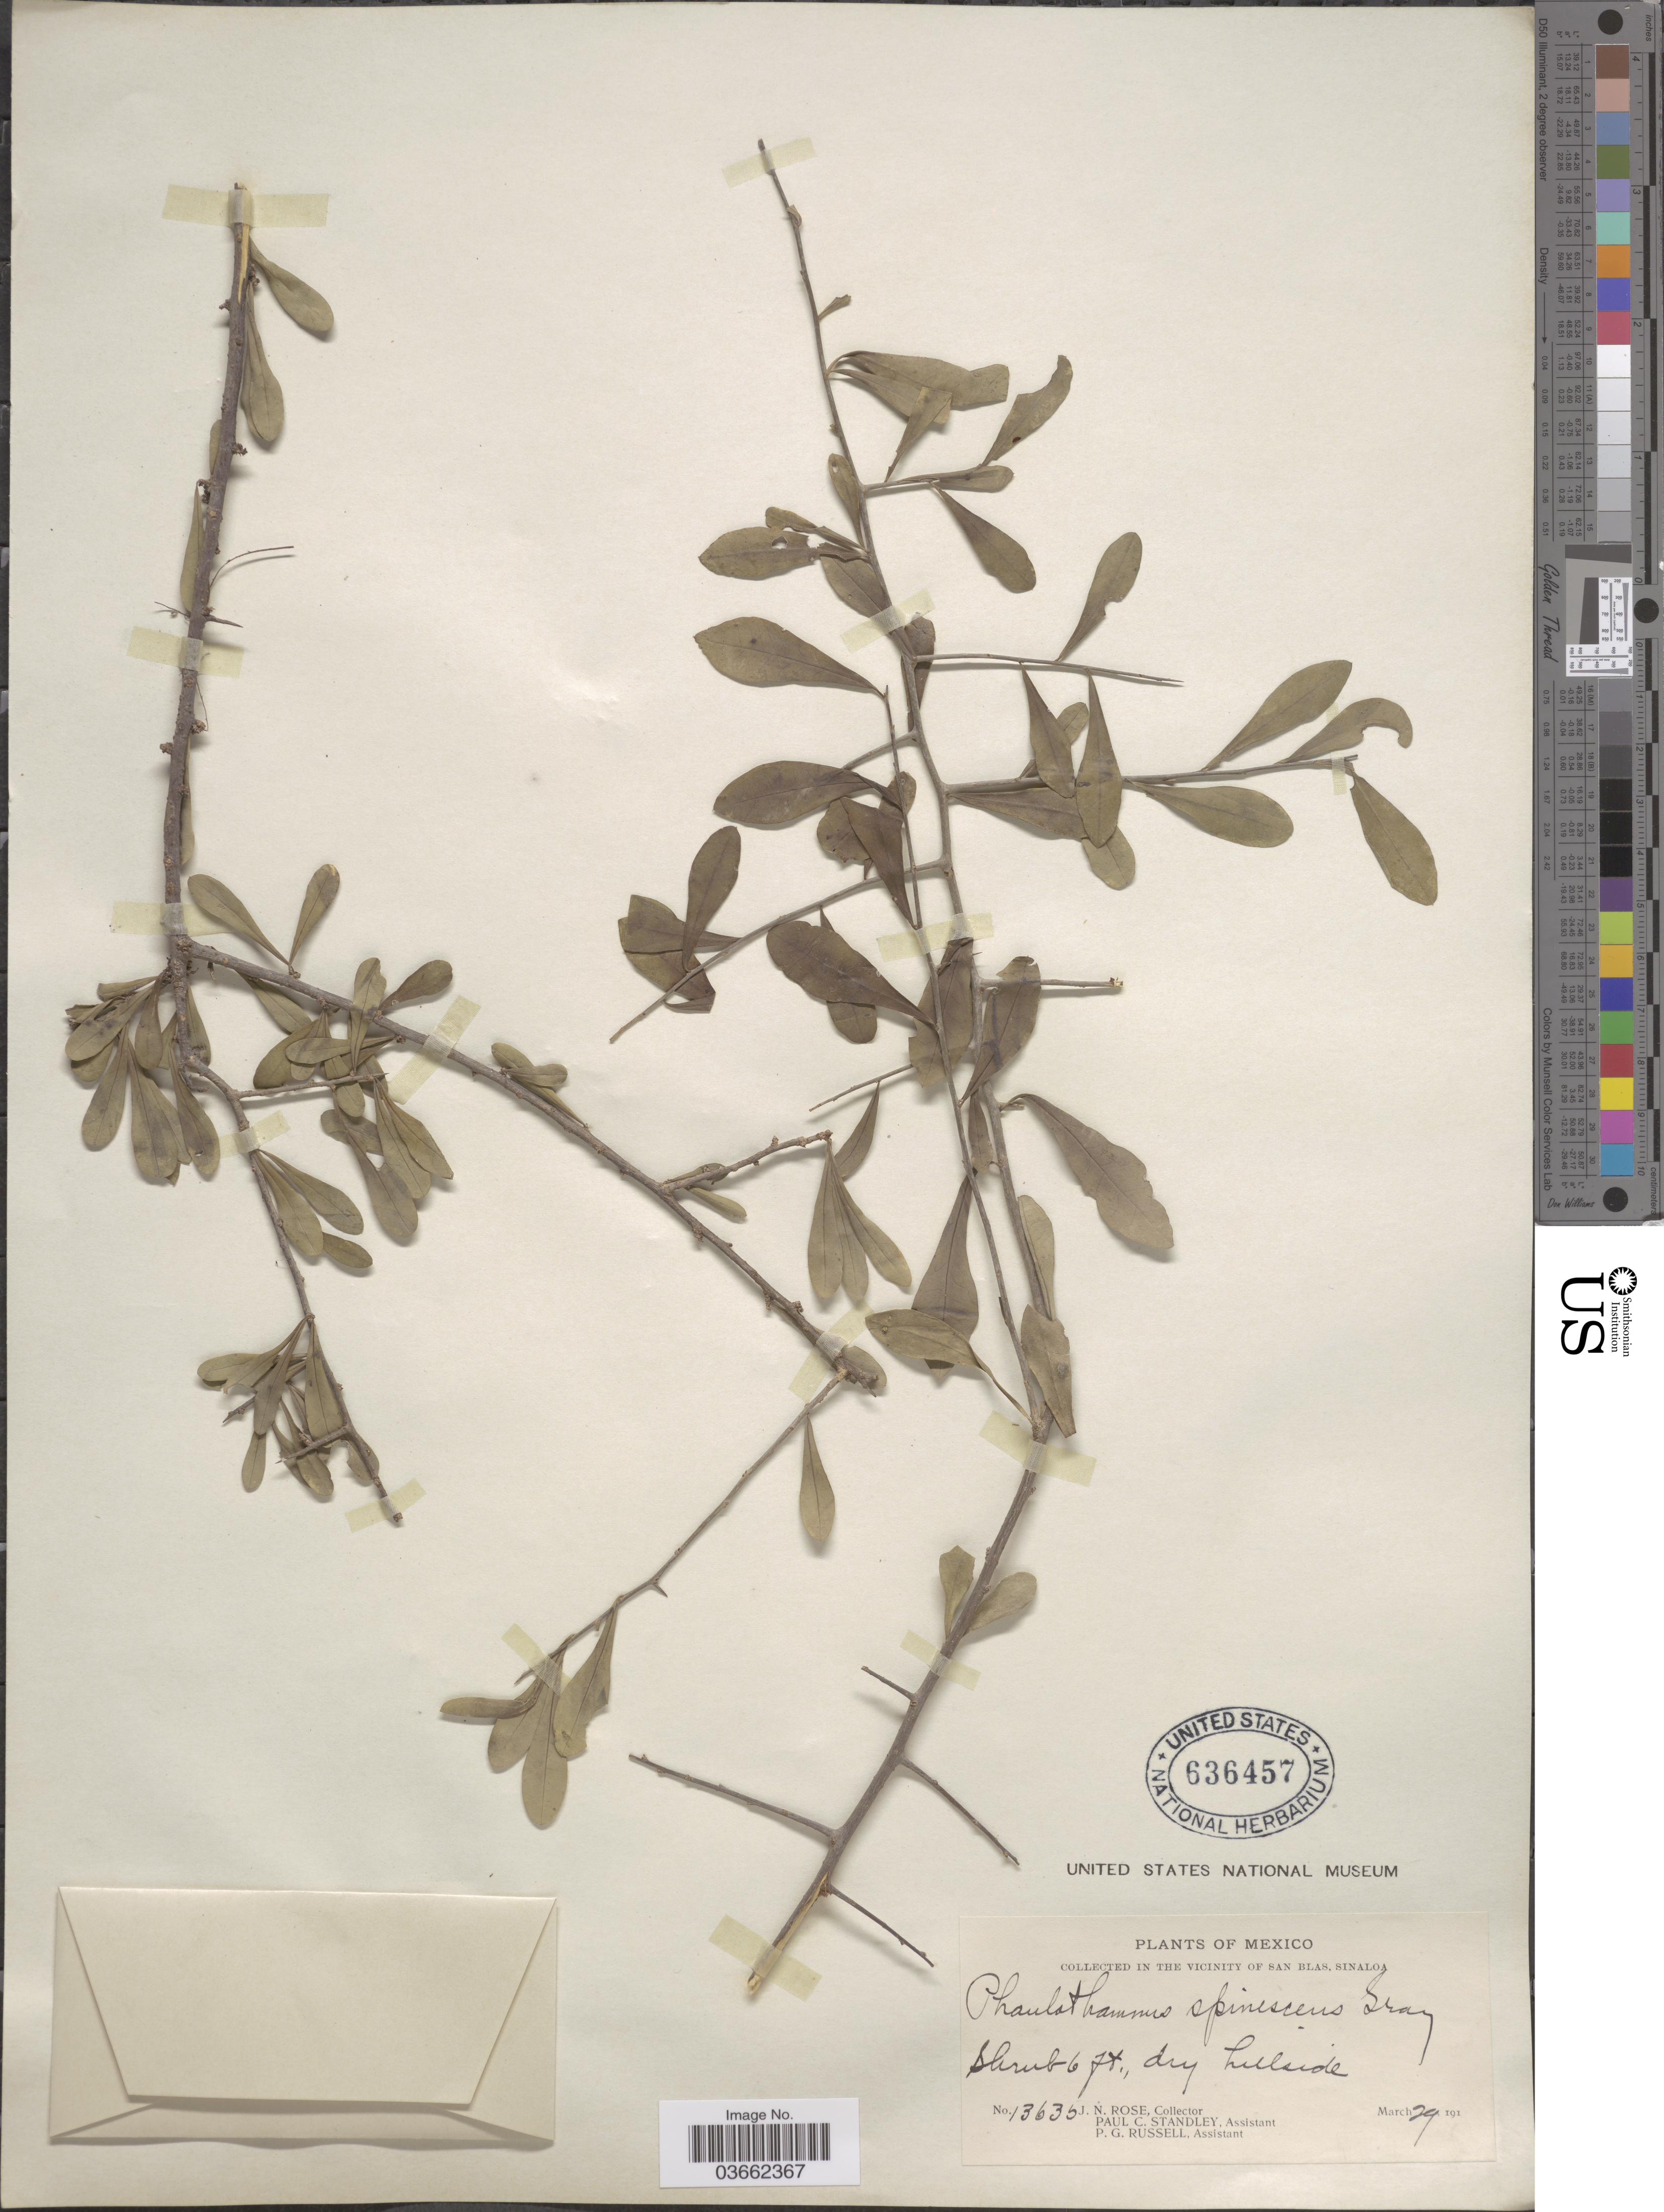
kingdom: Plantae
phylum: Tracheophyta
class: Magnoliopsida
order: Caryophyllales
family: Achatocarpaceae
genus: Phaulothamnus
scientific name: Phaulothamnus spinescens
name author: A. Gray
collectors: J. N. Rose, P. C. Standley & P. G. Russell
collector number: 13635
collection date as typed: March 29 191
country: Mexico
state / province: Sinaloa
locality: In the vicinity of San Blas.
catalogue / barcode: US 636457